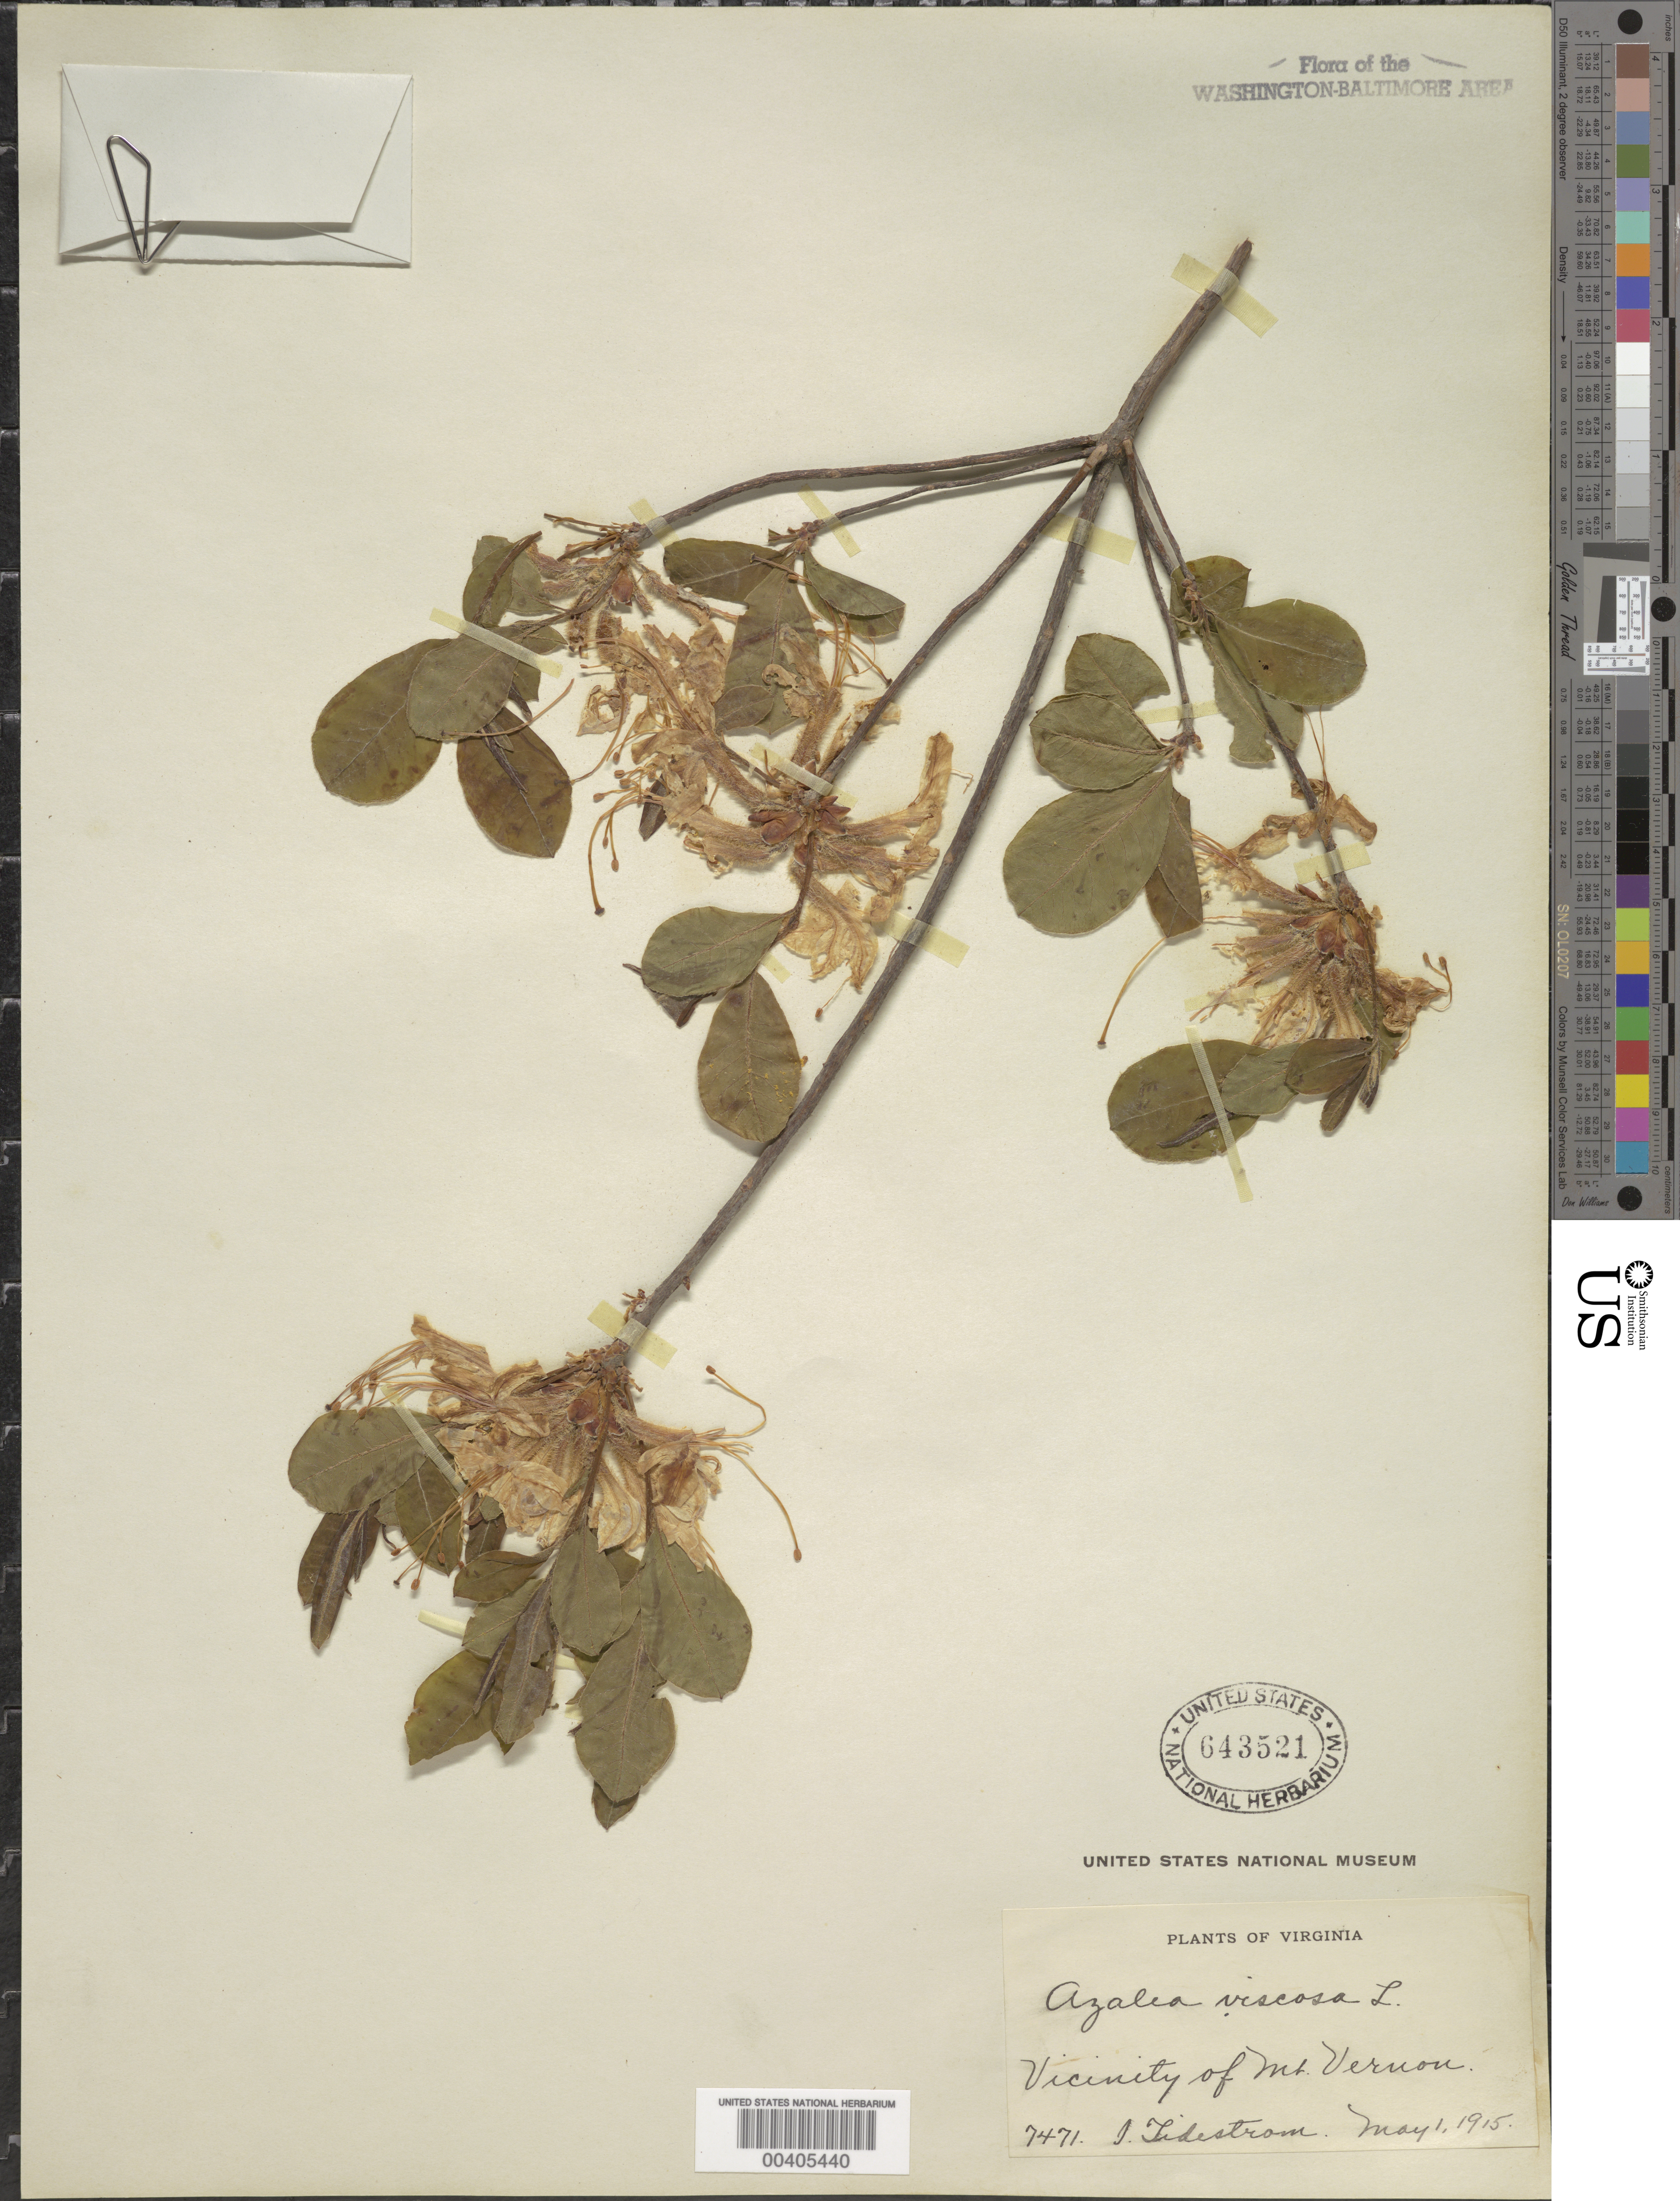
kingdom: Plantae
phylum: Tracheophyta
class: Magnoliopsida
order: Ericales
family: Ericaceae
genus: Rhododendron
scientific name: Rhododendron periclymenoides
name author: (Michx.) Shinners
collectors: I. F. Tidestrom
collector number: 7471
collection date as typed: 01 May 1915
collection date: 1915-05-01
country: United States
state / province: Virginia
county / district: Fairfax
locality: Mount Vernon vicinity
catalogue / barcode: US 643521